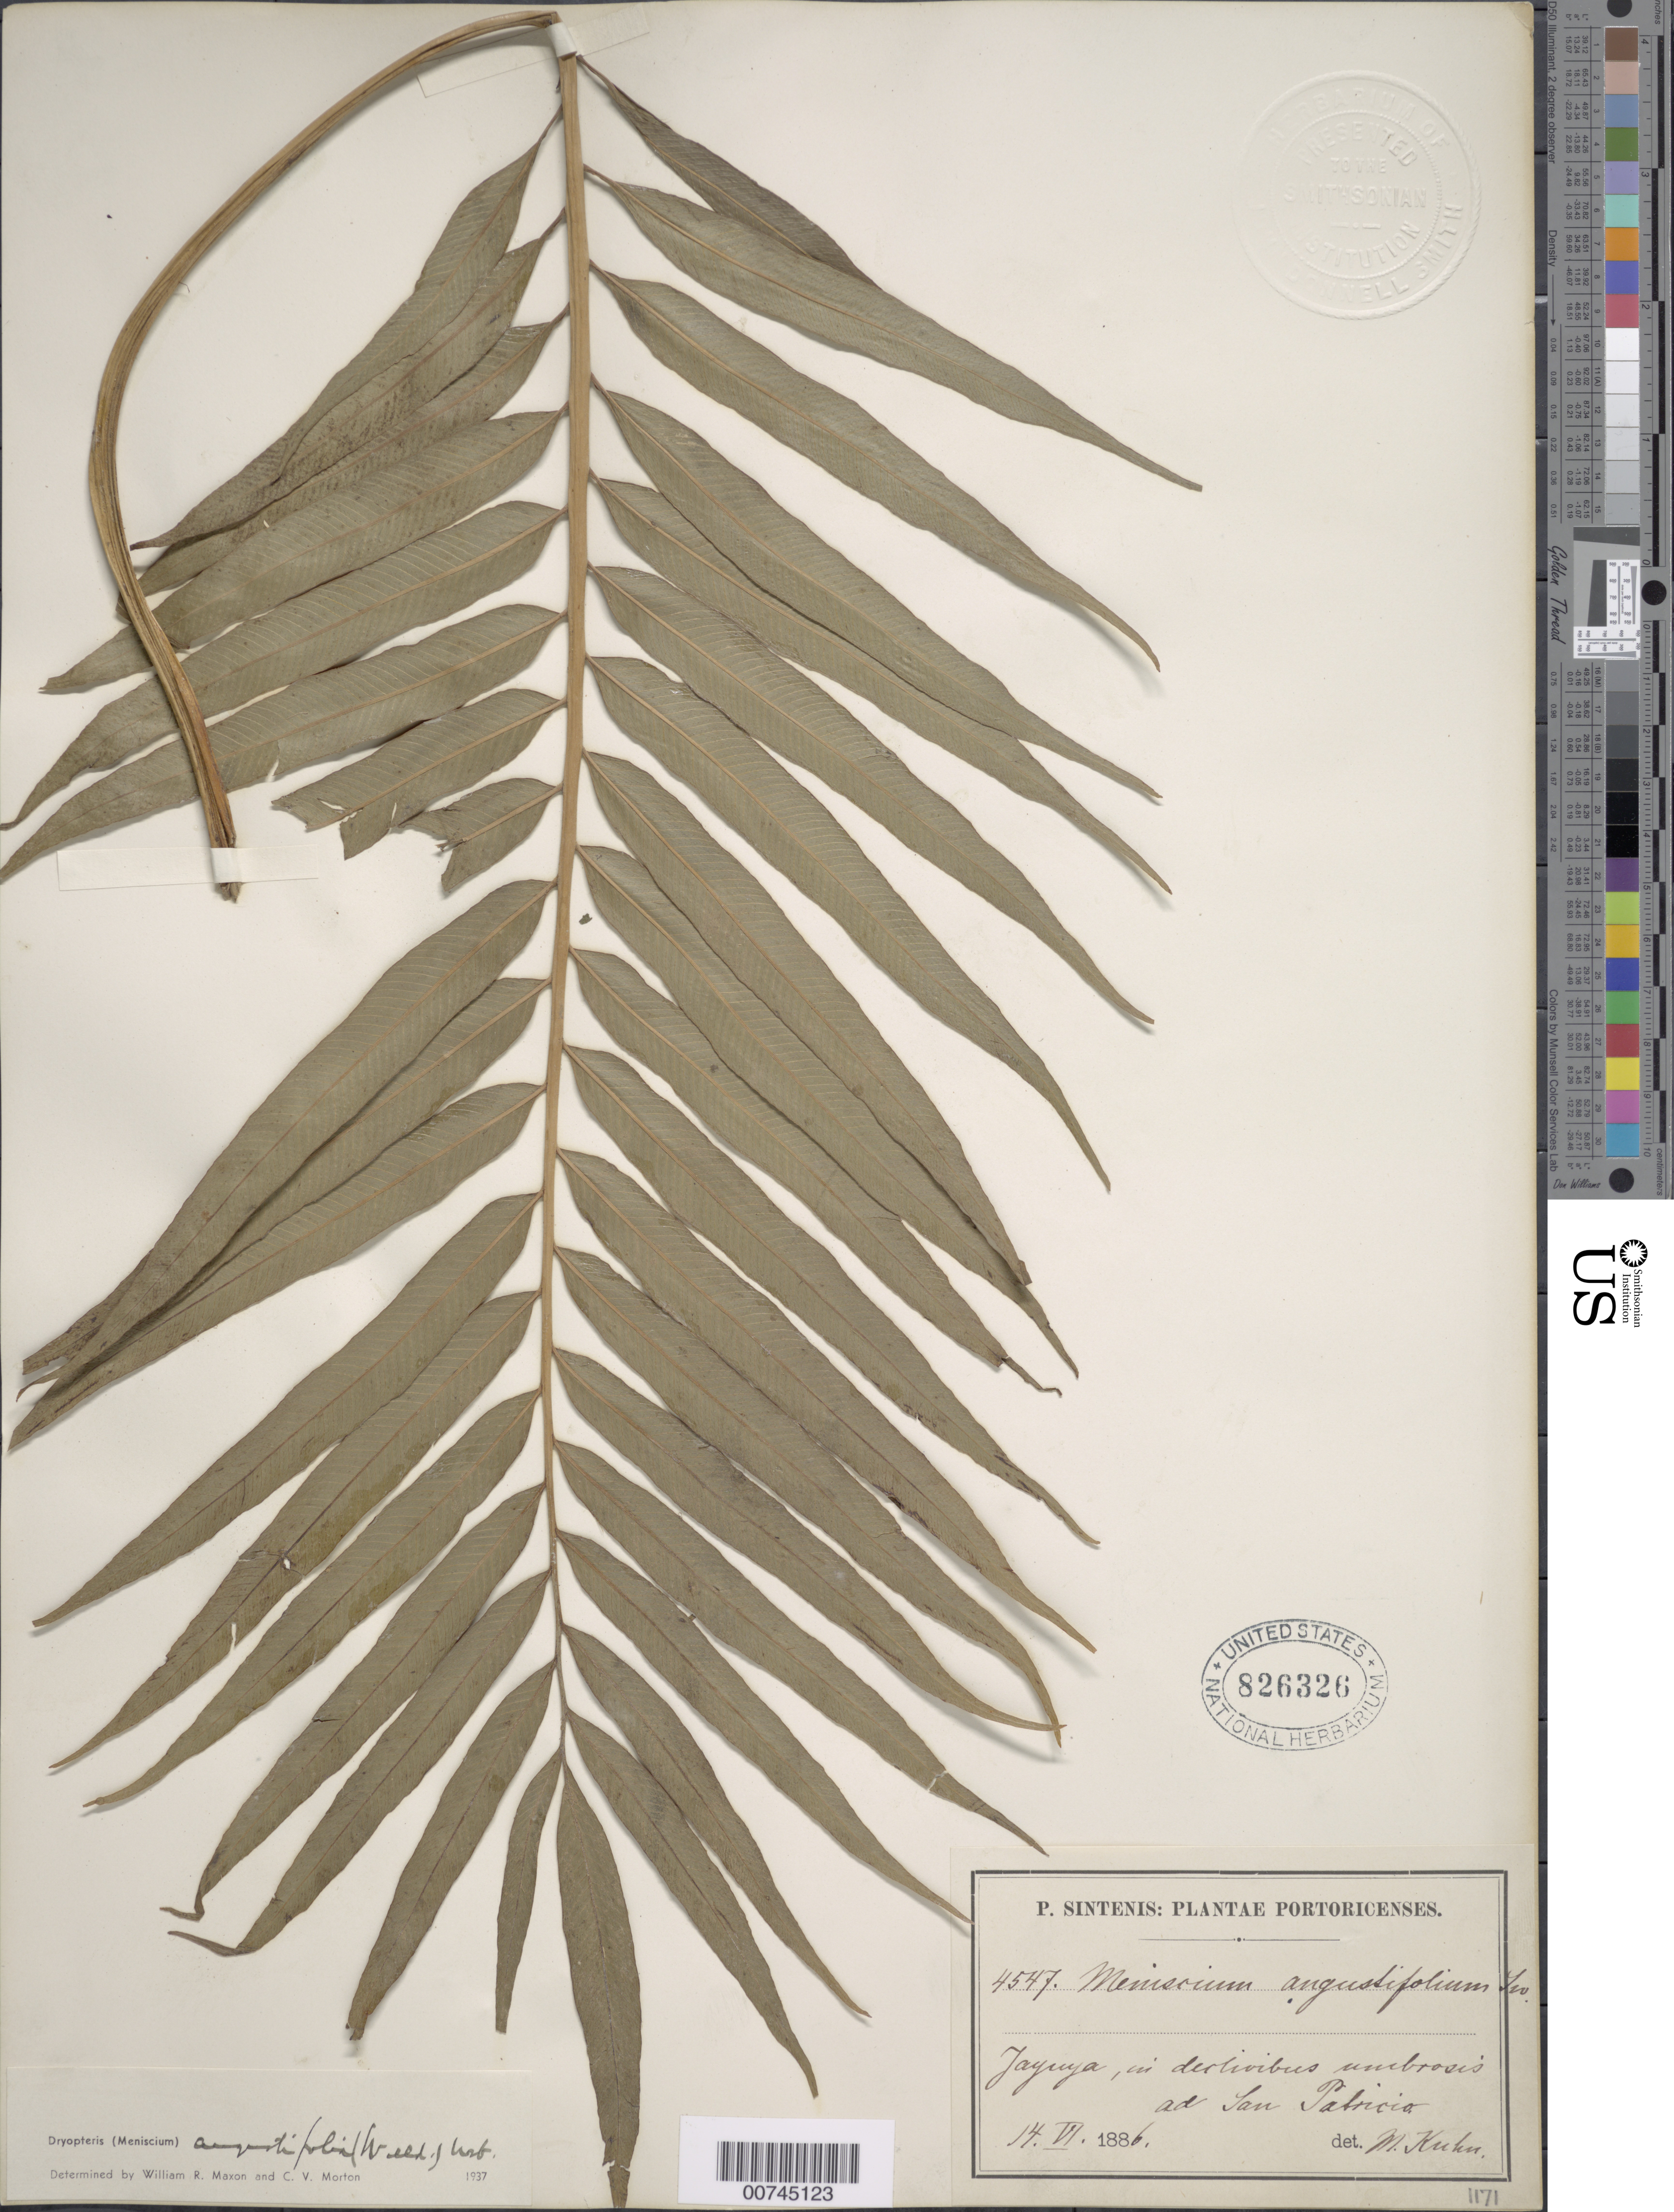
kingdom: Plantae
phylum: Tracheophyta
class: Polypodiopsida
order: Polypodiales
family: Thelypteridaceae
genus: Meniscium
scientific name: Meniscium angustifolium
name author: Willd.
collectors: P. Sintenis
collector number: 4547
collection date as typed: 14 Jun 1886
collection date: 1886-06-14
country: Puerto Rico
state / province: Jayuya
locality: Jayuya, in derlivibus umbrosis ad San Patricio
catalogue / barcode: US 826326